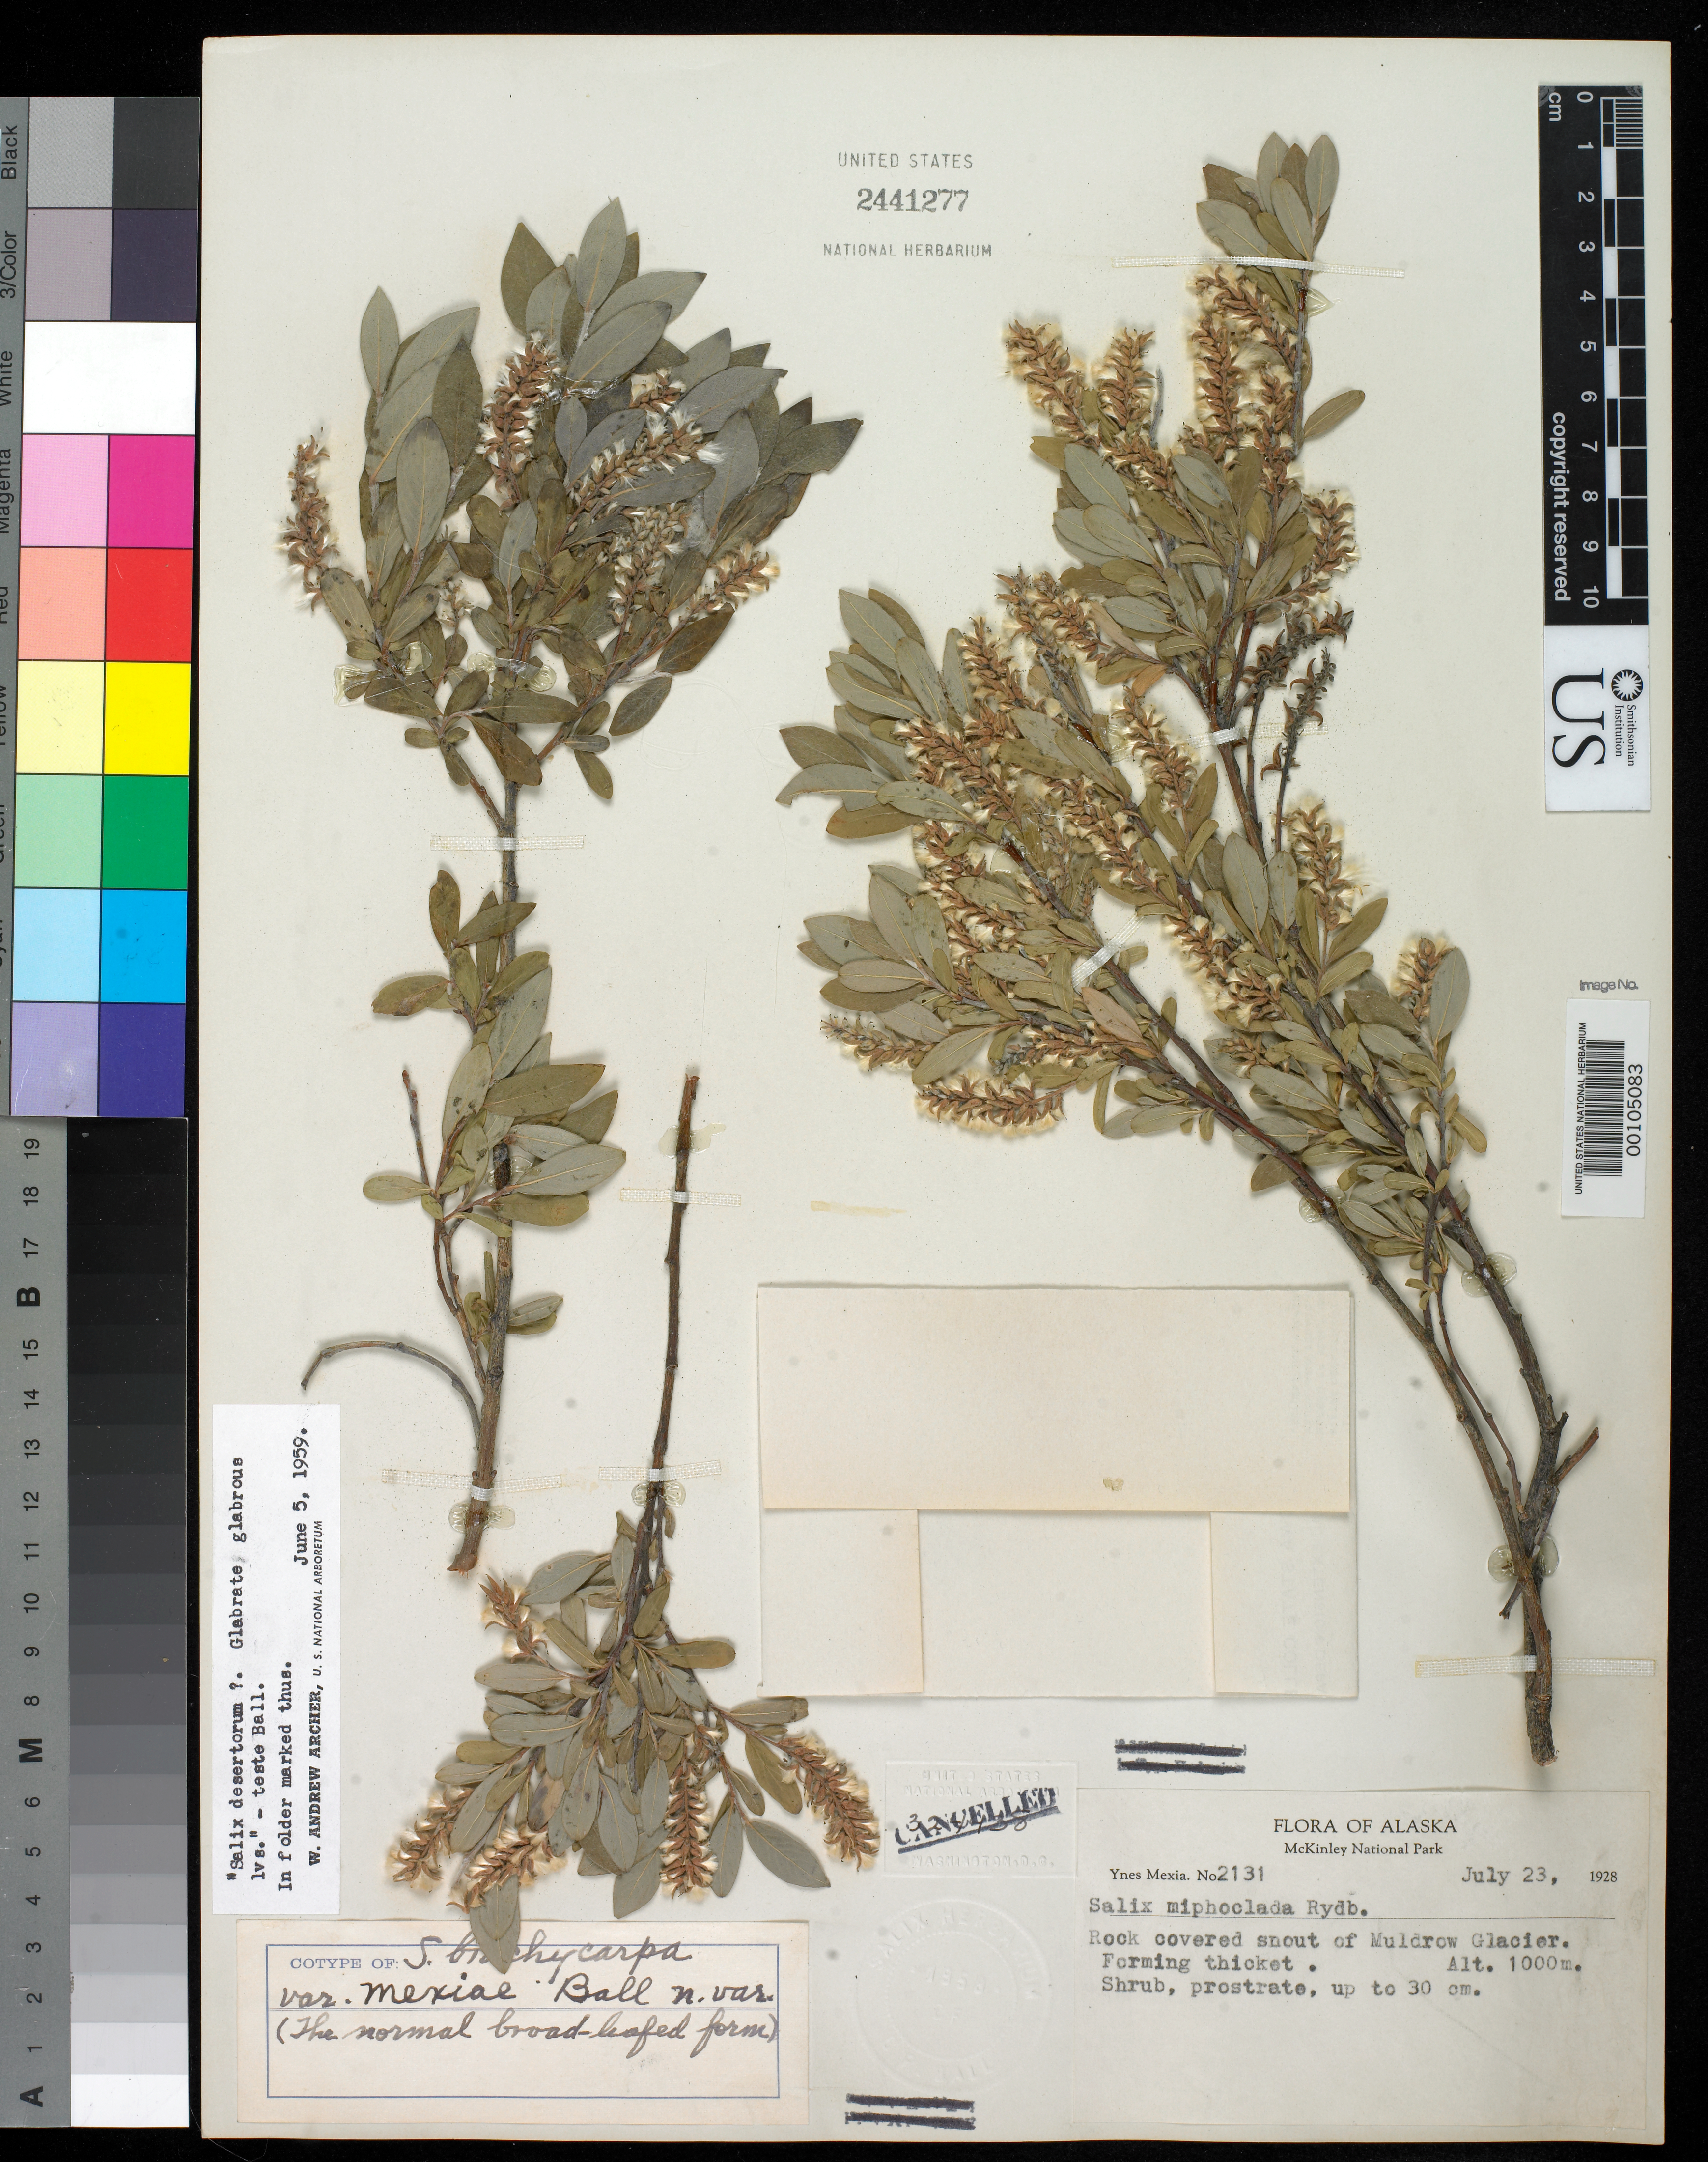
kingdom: Plantae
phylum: Tracheophyta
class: Magnoliopsida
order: Malpighiales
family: Salicaceae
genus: Salix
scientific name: Salix brachycarpa var. mexiae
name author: C.R. Ball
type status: Isolectotype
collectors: Y. Mexia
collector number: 2131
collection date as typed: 23 Jul 1928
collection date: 1928-07-23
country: United States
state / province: Alaska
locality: Muldron Glacier.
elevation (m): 1000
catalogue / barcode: US 2441277